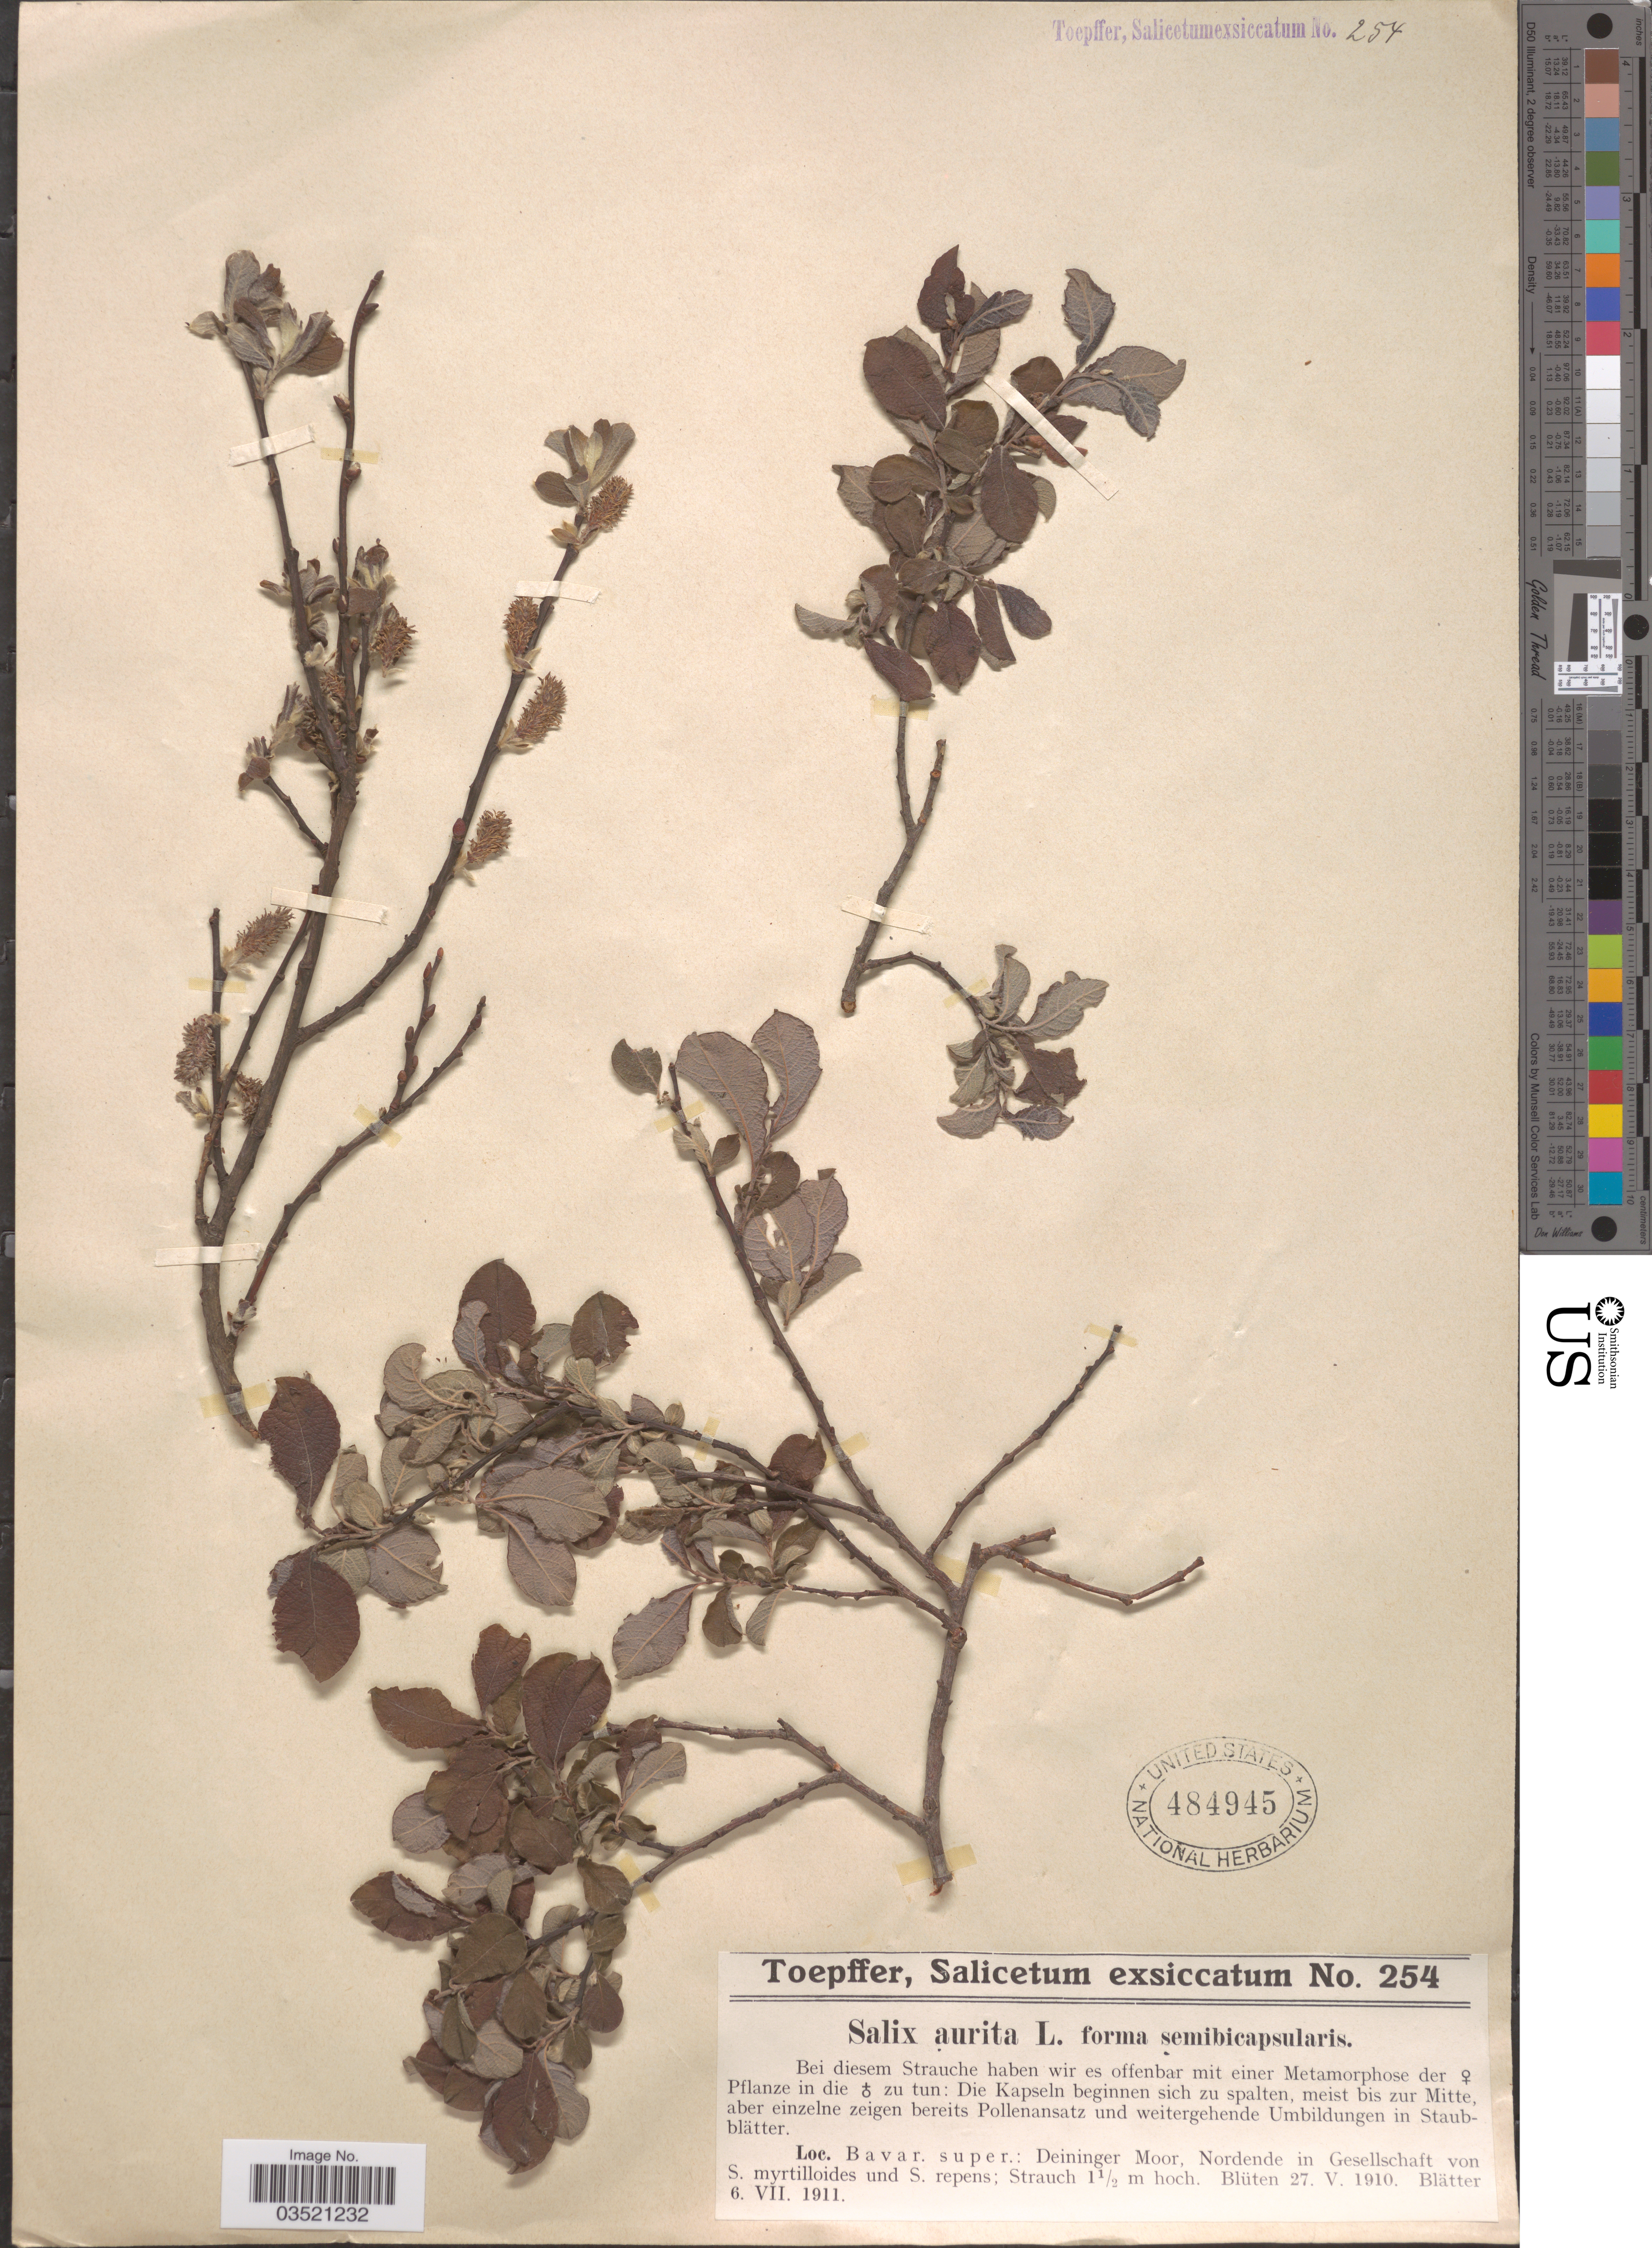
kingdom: Plantae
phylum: Tracheophyta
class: Magnoliopsida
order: Malpighiales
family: Salicaceae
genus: Salix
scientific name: Salix aurita f. semibicapsularis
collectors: A. Toepffer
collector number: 254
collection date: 1910-05-27/1911-07-06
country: Germany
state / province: Bayern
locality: Bavar. super.: Deininger Moor, Nordende in Gesellschaft.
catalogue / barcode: US 484945